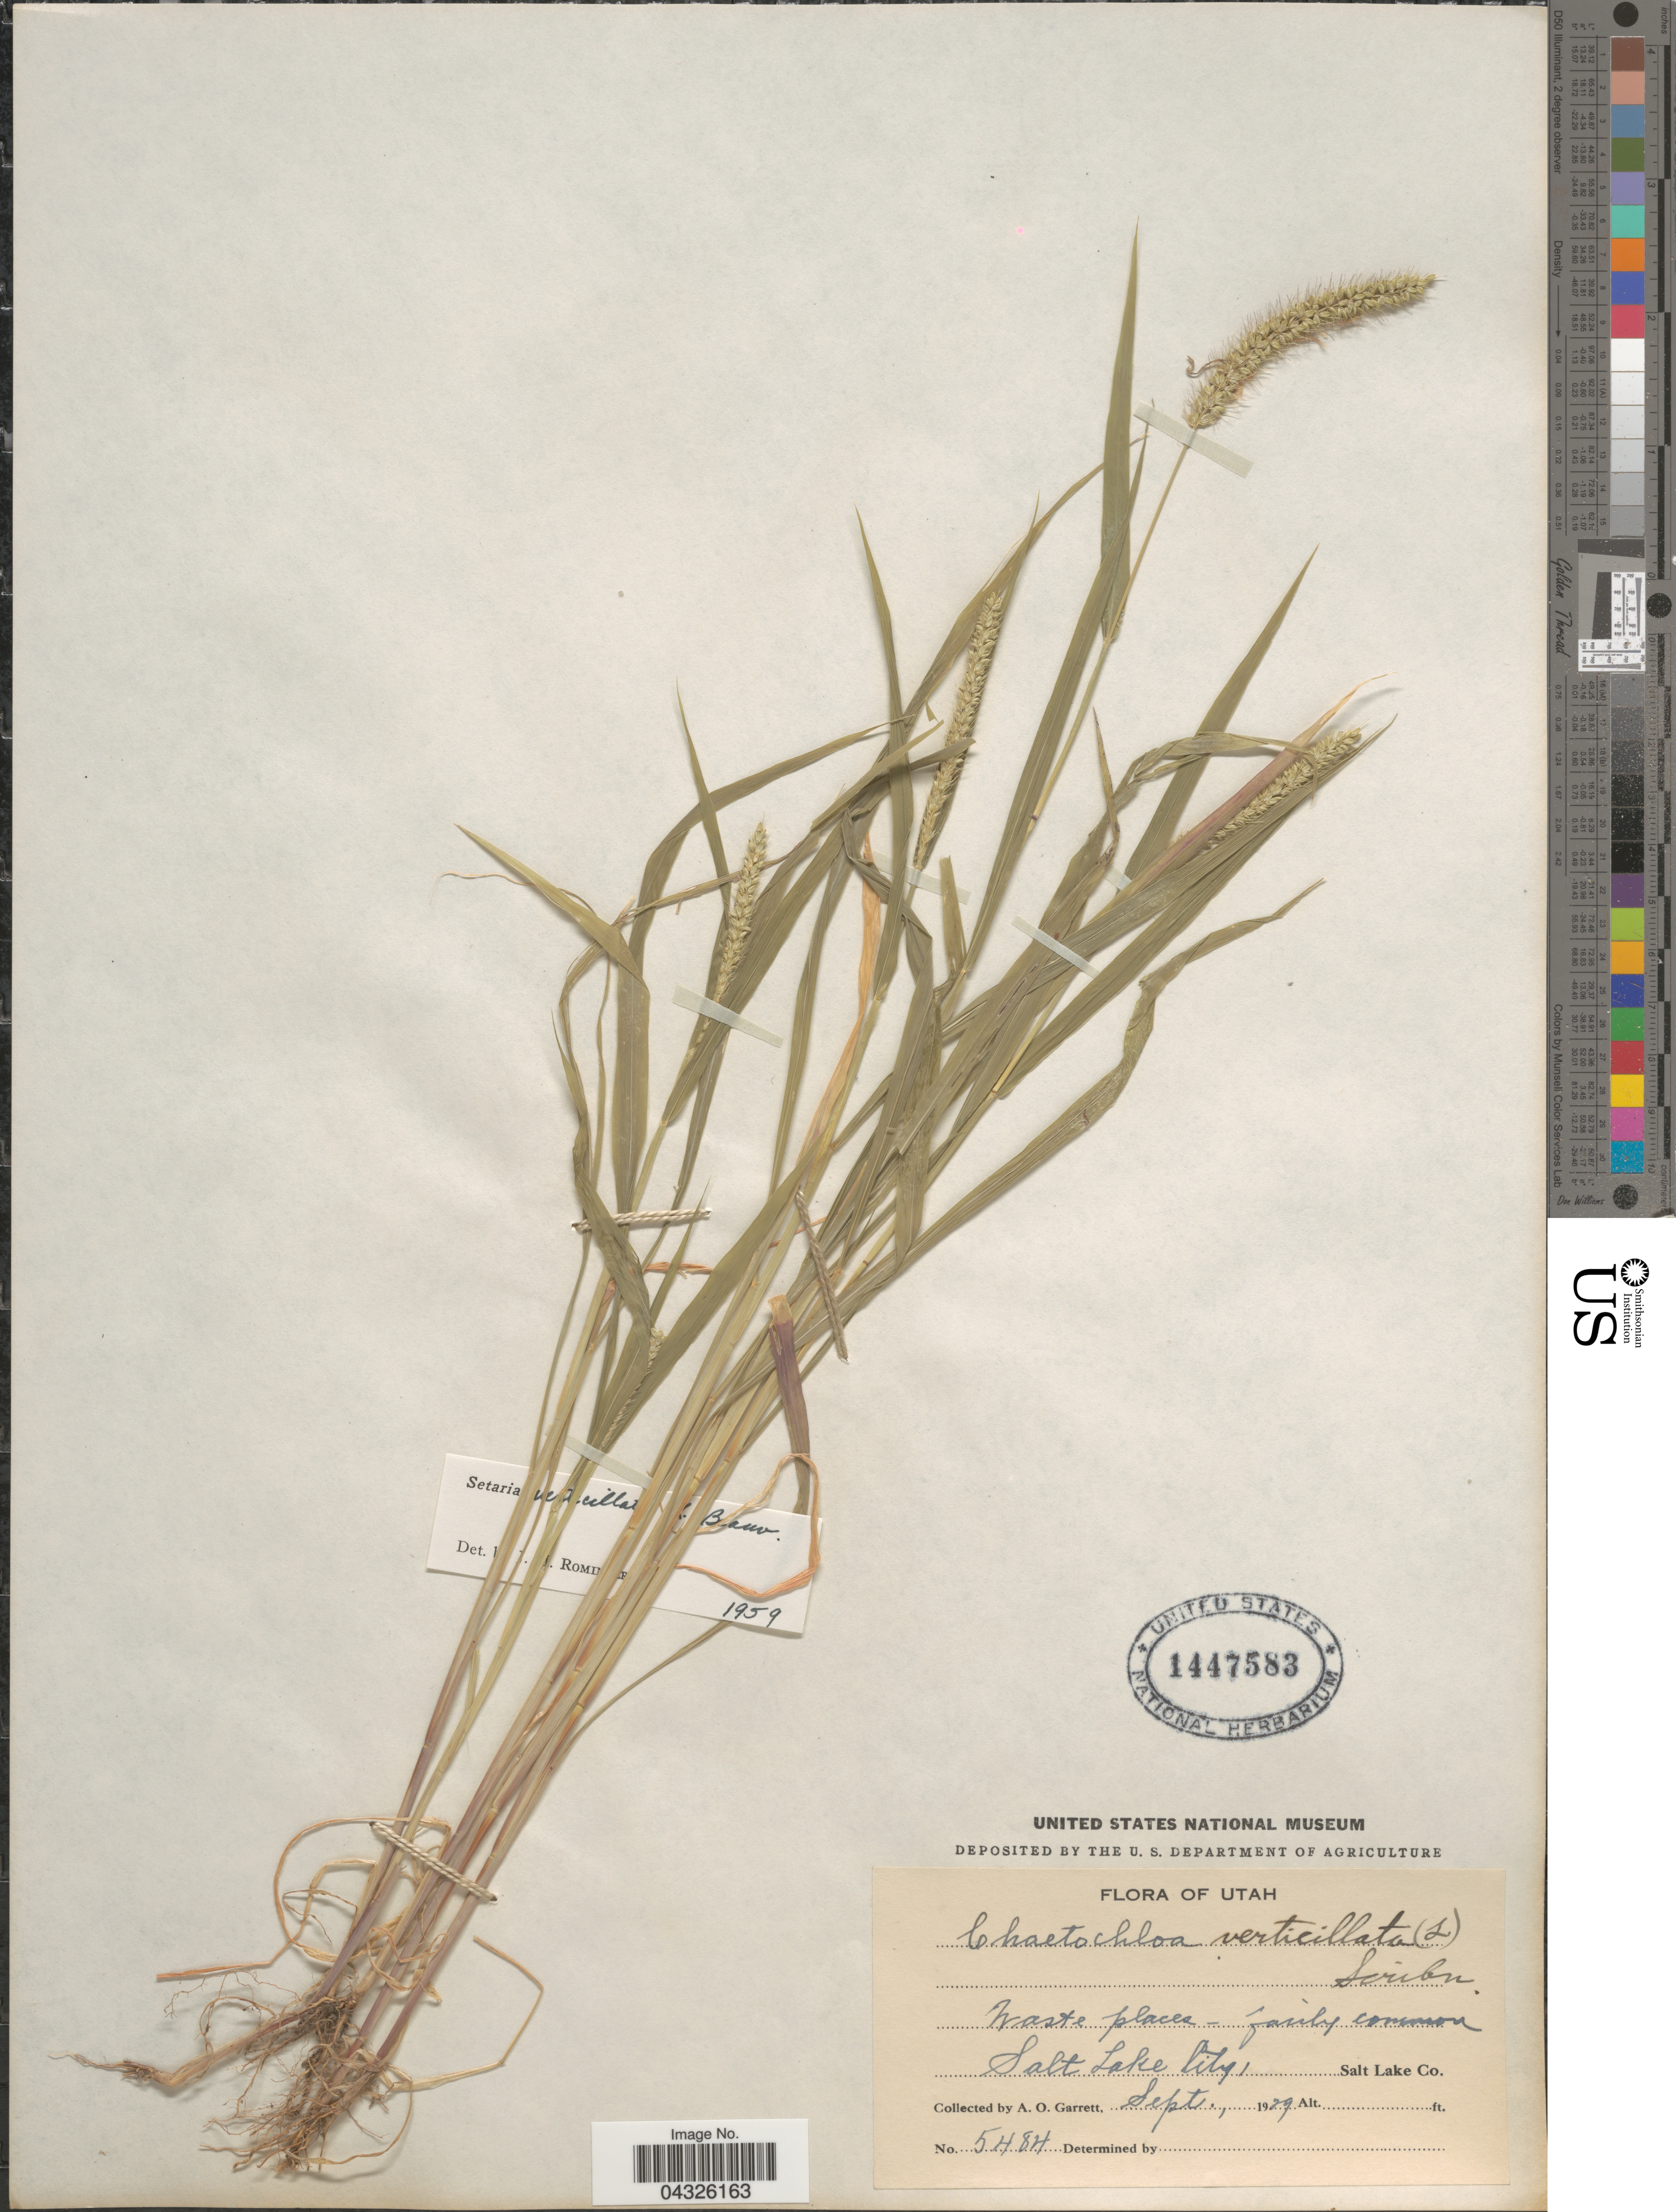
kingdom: Plantae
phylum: Tracheophyta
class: Liliopsida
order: Poales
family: Poaceae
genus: Setaria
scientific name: Setaria verticillata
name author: (L.) P. Beauv.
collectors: A. O. Garrett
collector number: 5484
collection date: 1929-09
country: United States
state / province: Utah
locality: Salt Lake City, Salt Lake Co.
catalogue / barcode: US 1447583